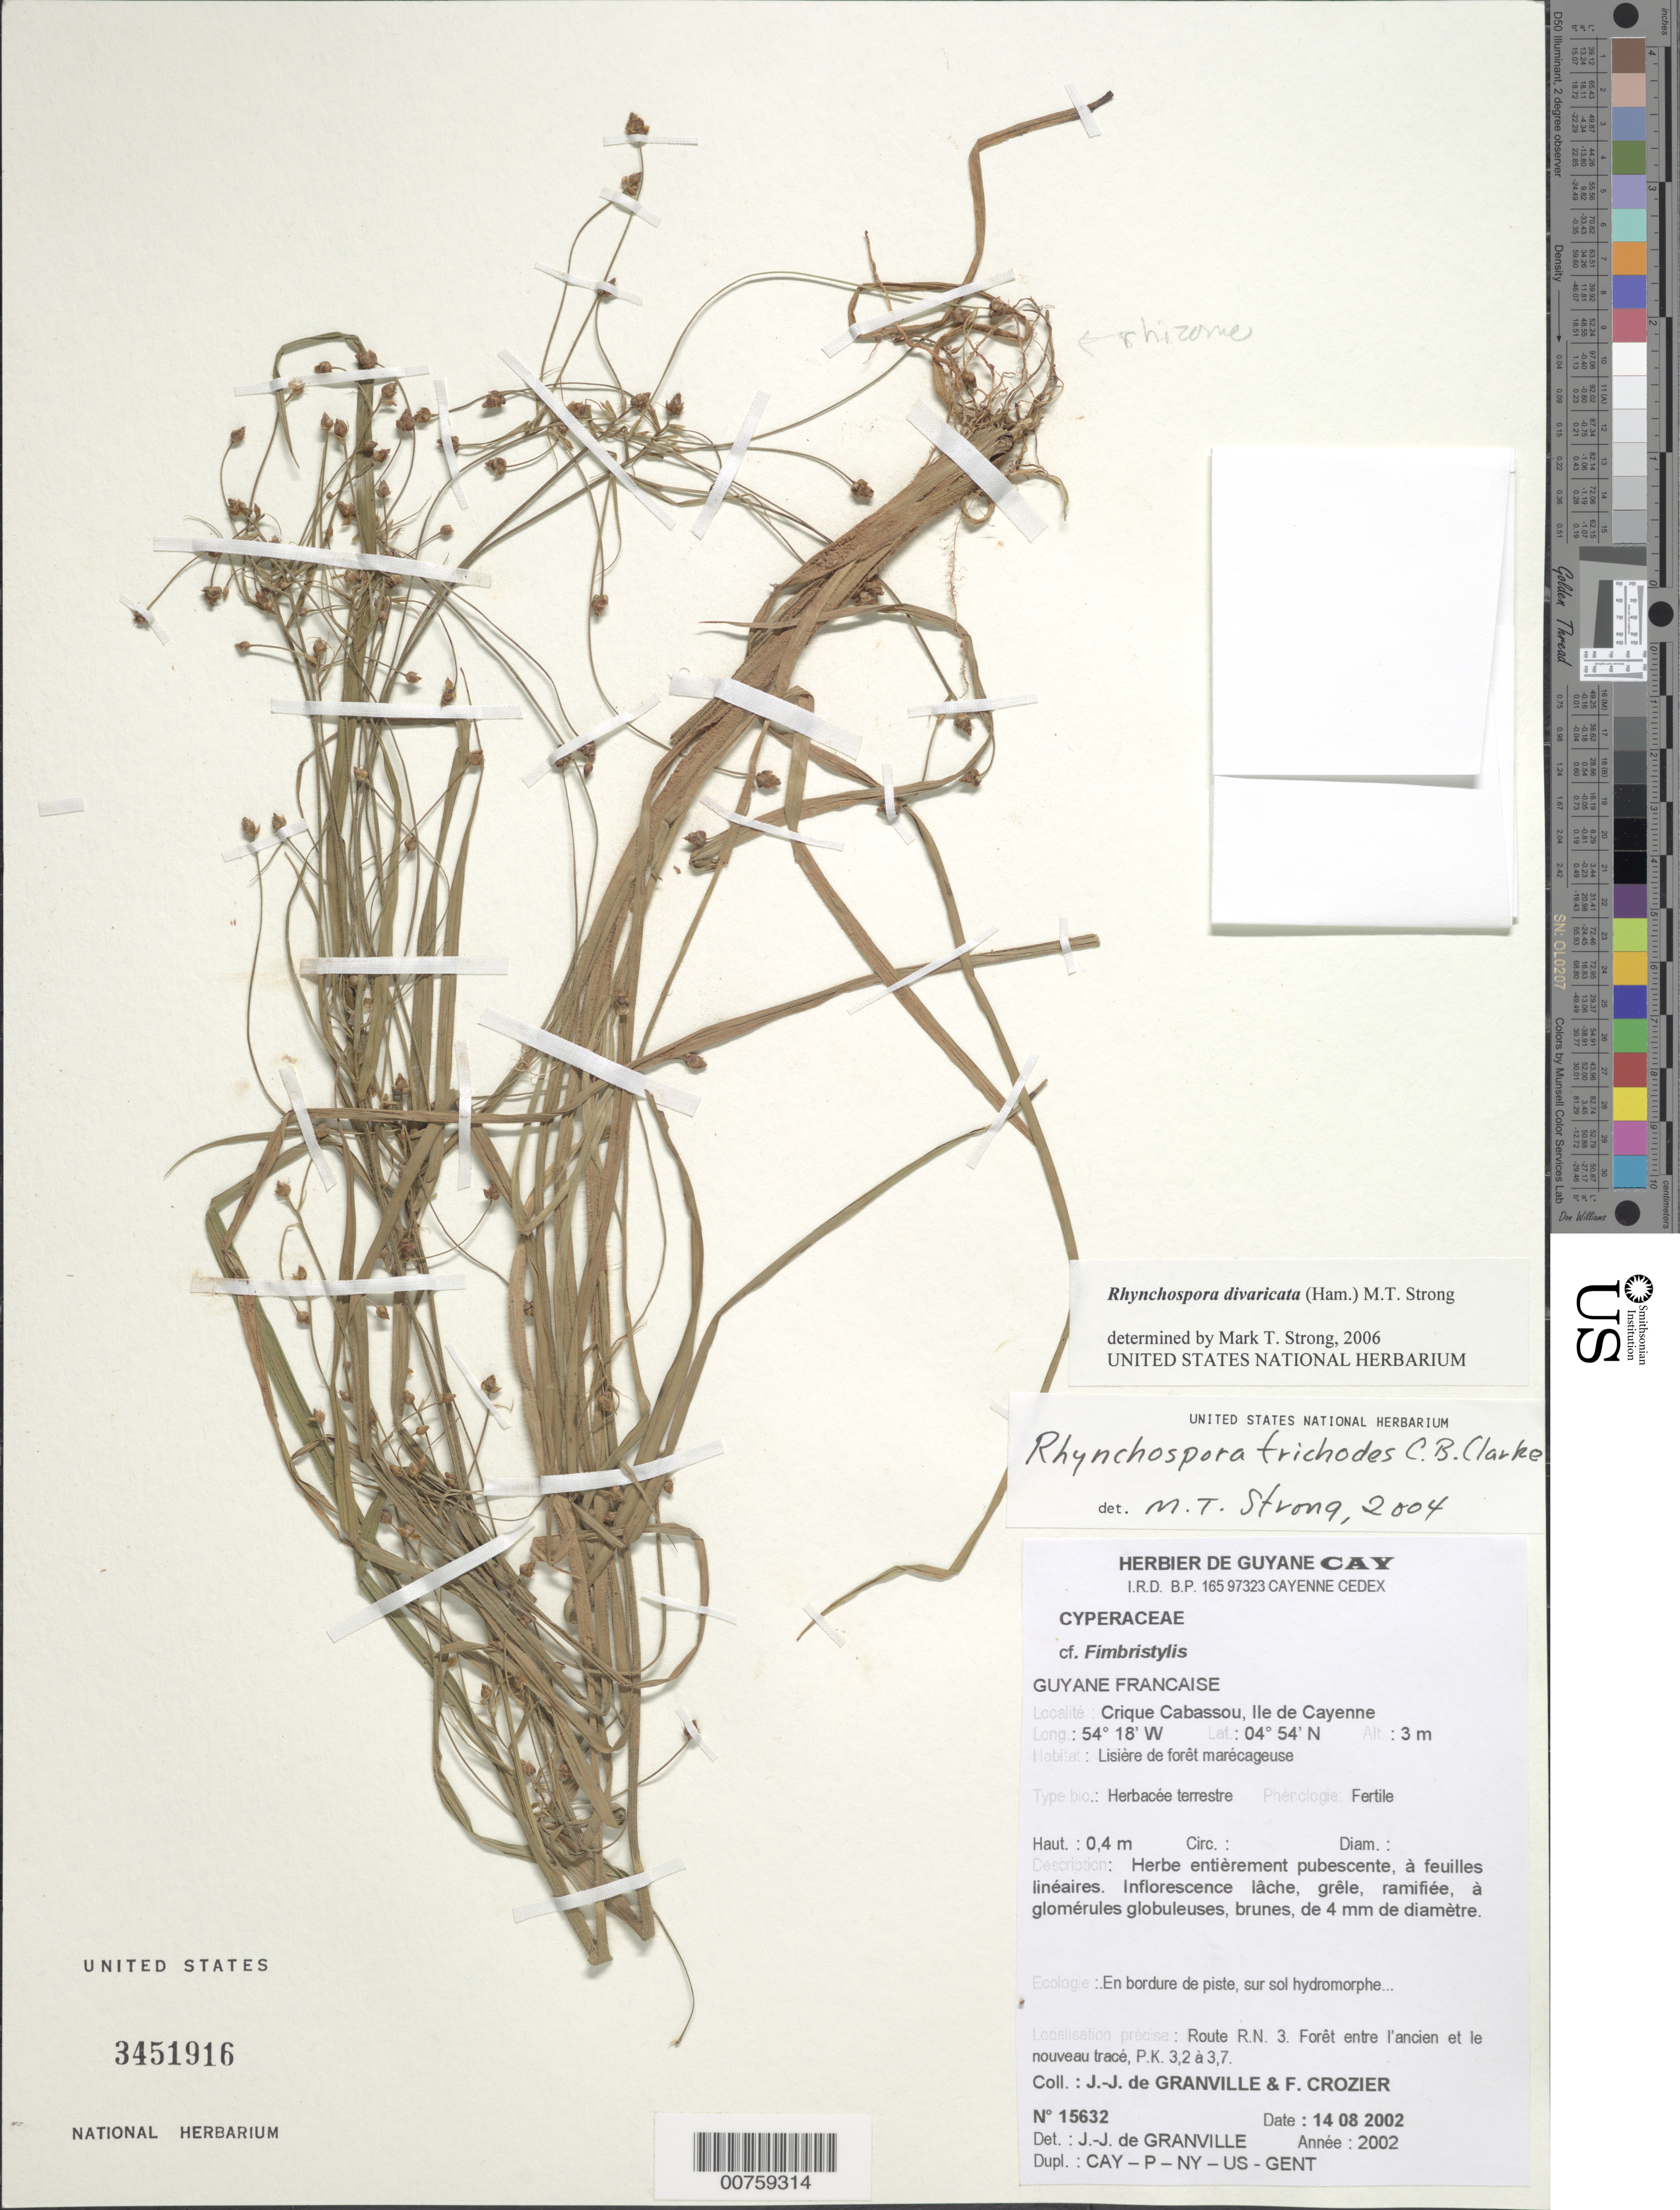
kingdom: Plantae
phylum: Tracheophyta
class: Liliopsida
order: Poales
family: Cyperaceae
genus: Rhynchospora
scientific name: Rhynchospora divaricata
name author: (Ham.) M.T. Strong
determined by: Strong, Mark T., (BOT), Smithsonian Institution - National Museum of Natural History (UNITED STATES)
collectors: J.-J. de Granville & F. Crozier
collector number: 15632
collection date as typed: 14-Aug-02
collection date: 2002-08-14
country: French Guiana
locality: Crique Cabassou, Ile de Cayenne, Route R.N. 3, nouveau trace, PK 3.2-3.7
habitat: Lisière de forest marécageuse; bordure de piste, sur sol hydromorphe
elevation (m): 3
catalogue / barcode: US 3451916